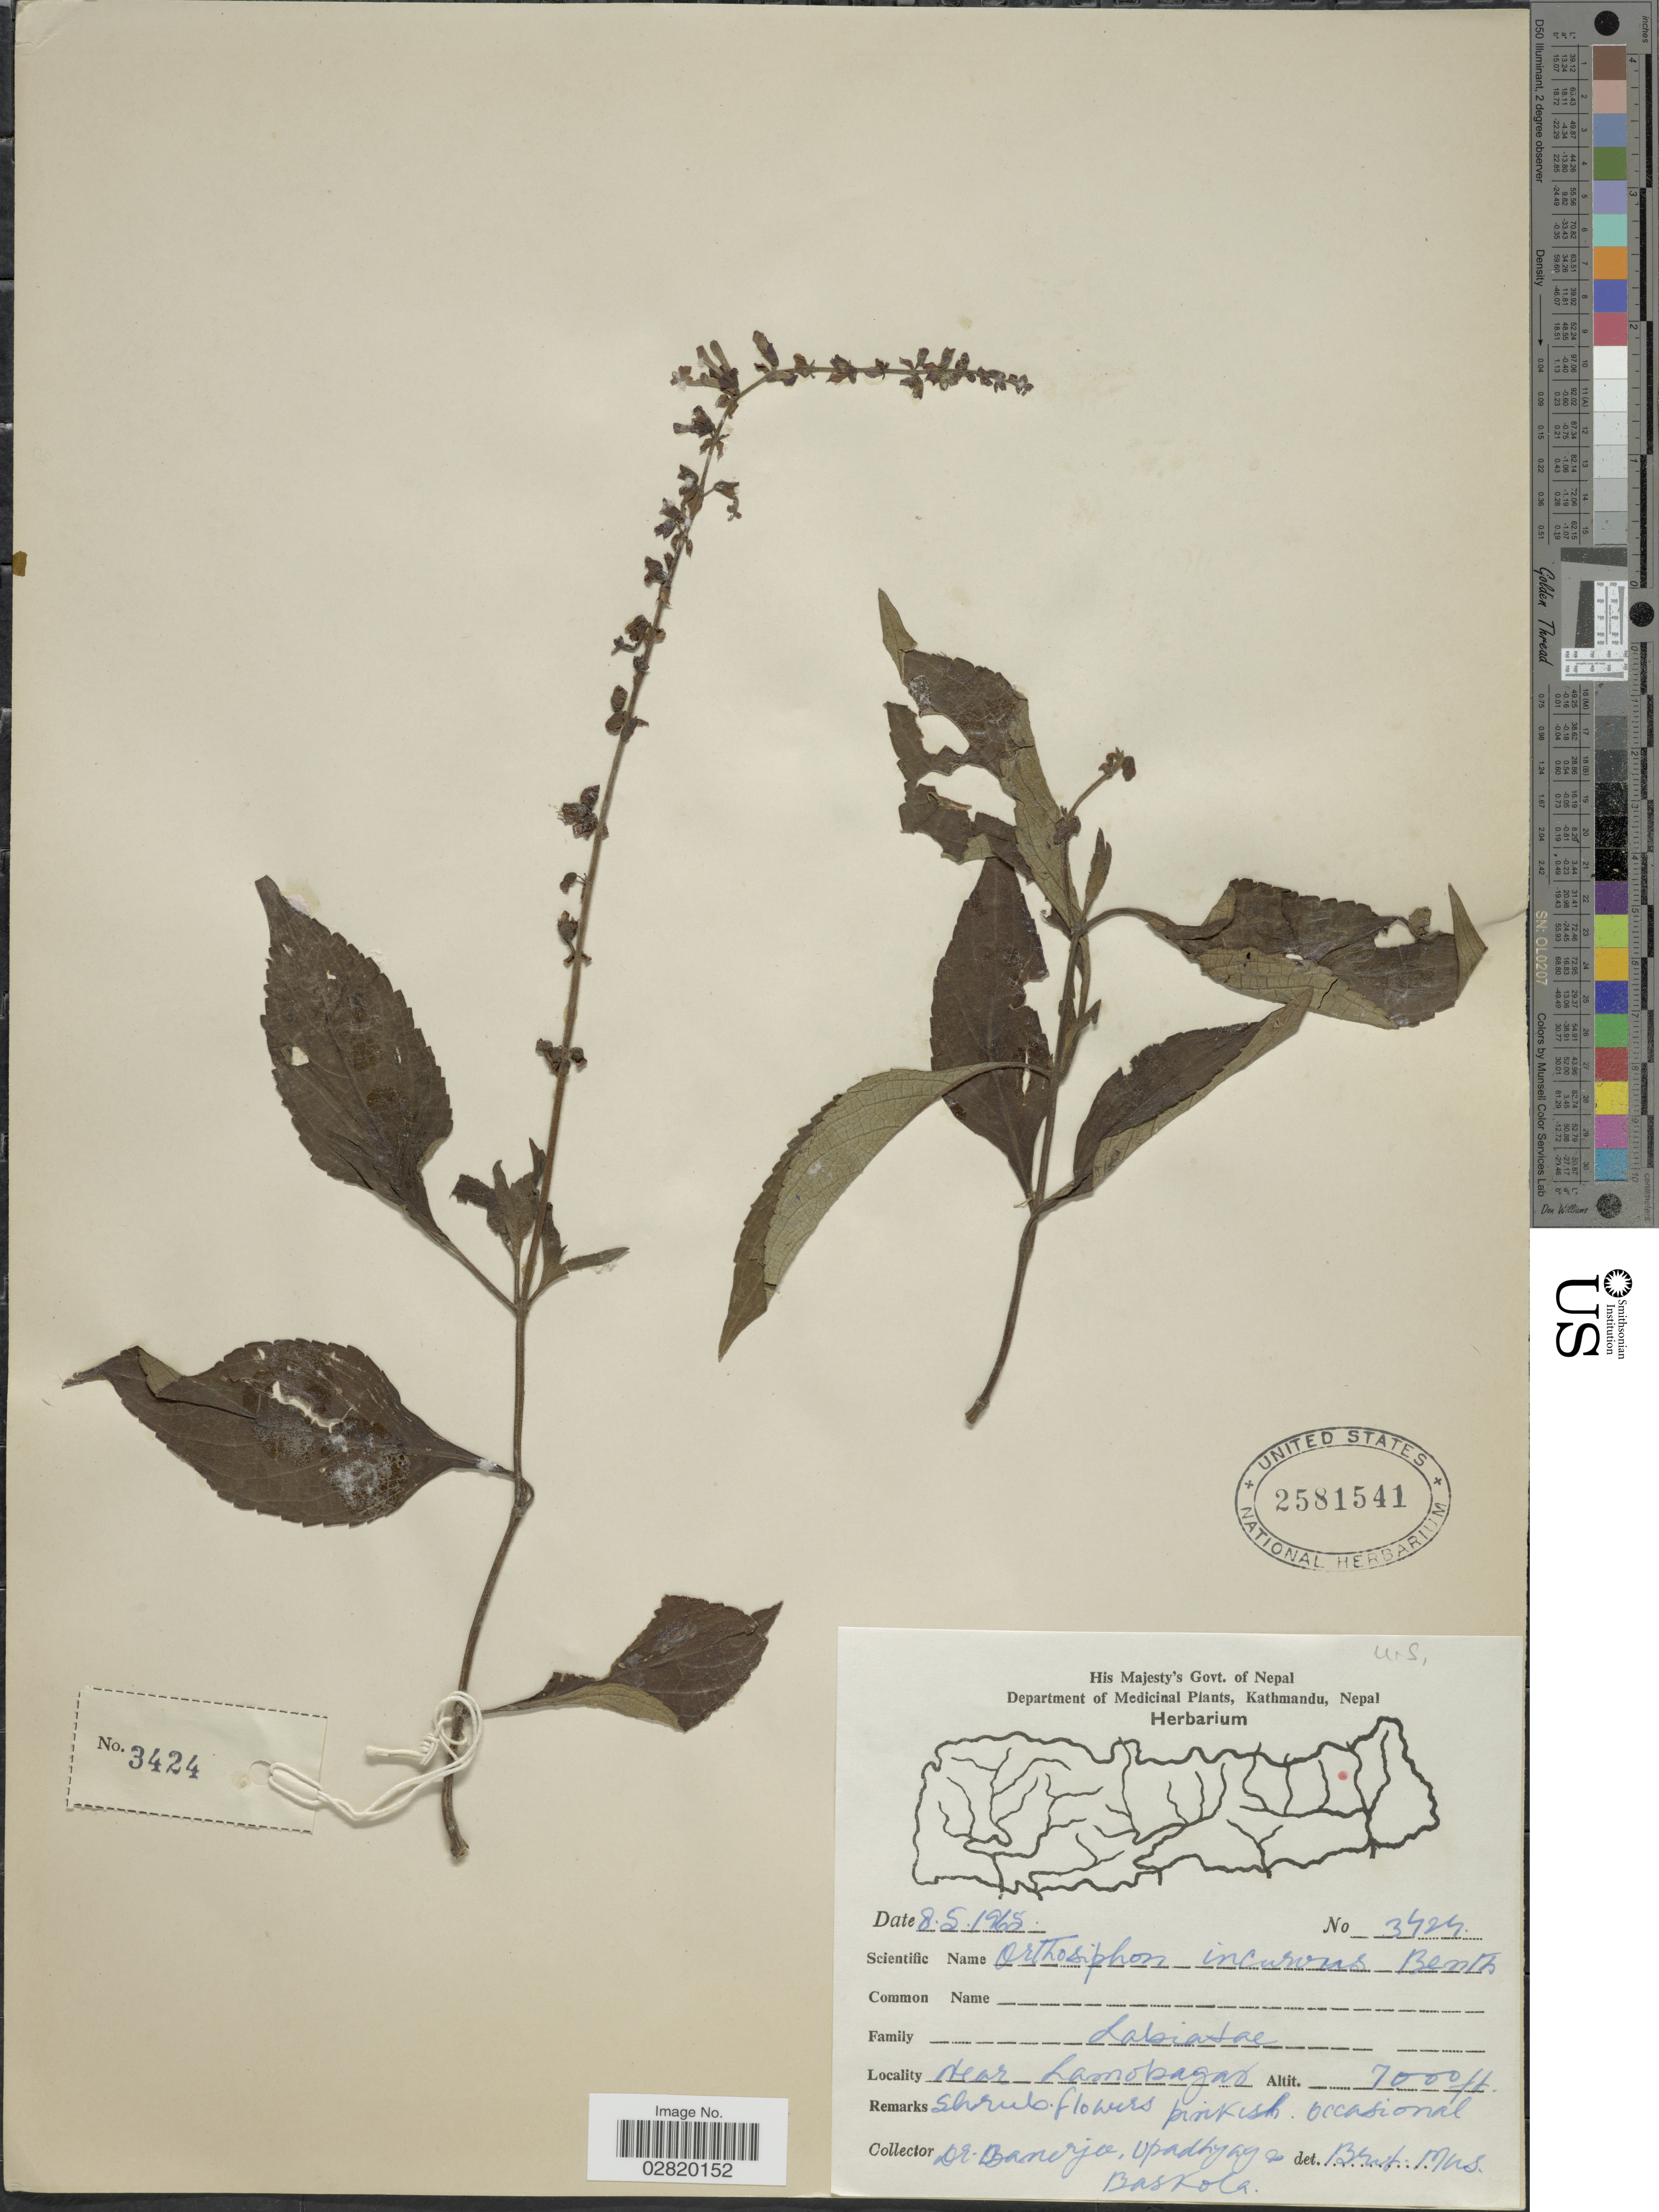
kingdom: Plantae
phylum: Tracheophyta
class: Magnoliopsida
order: Lamiales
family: Lamiaceae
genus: Orthosiphon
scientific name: Orthosiphon incurvus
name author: Benth.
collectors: -. Banerjee, Upadhyay, -- & Baskola, --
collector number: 3424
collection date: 1965-05-08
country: Nepal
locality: Near Lamobagas.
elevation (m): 2134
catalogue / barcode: US 2581541